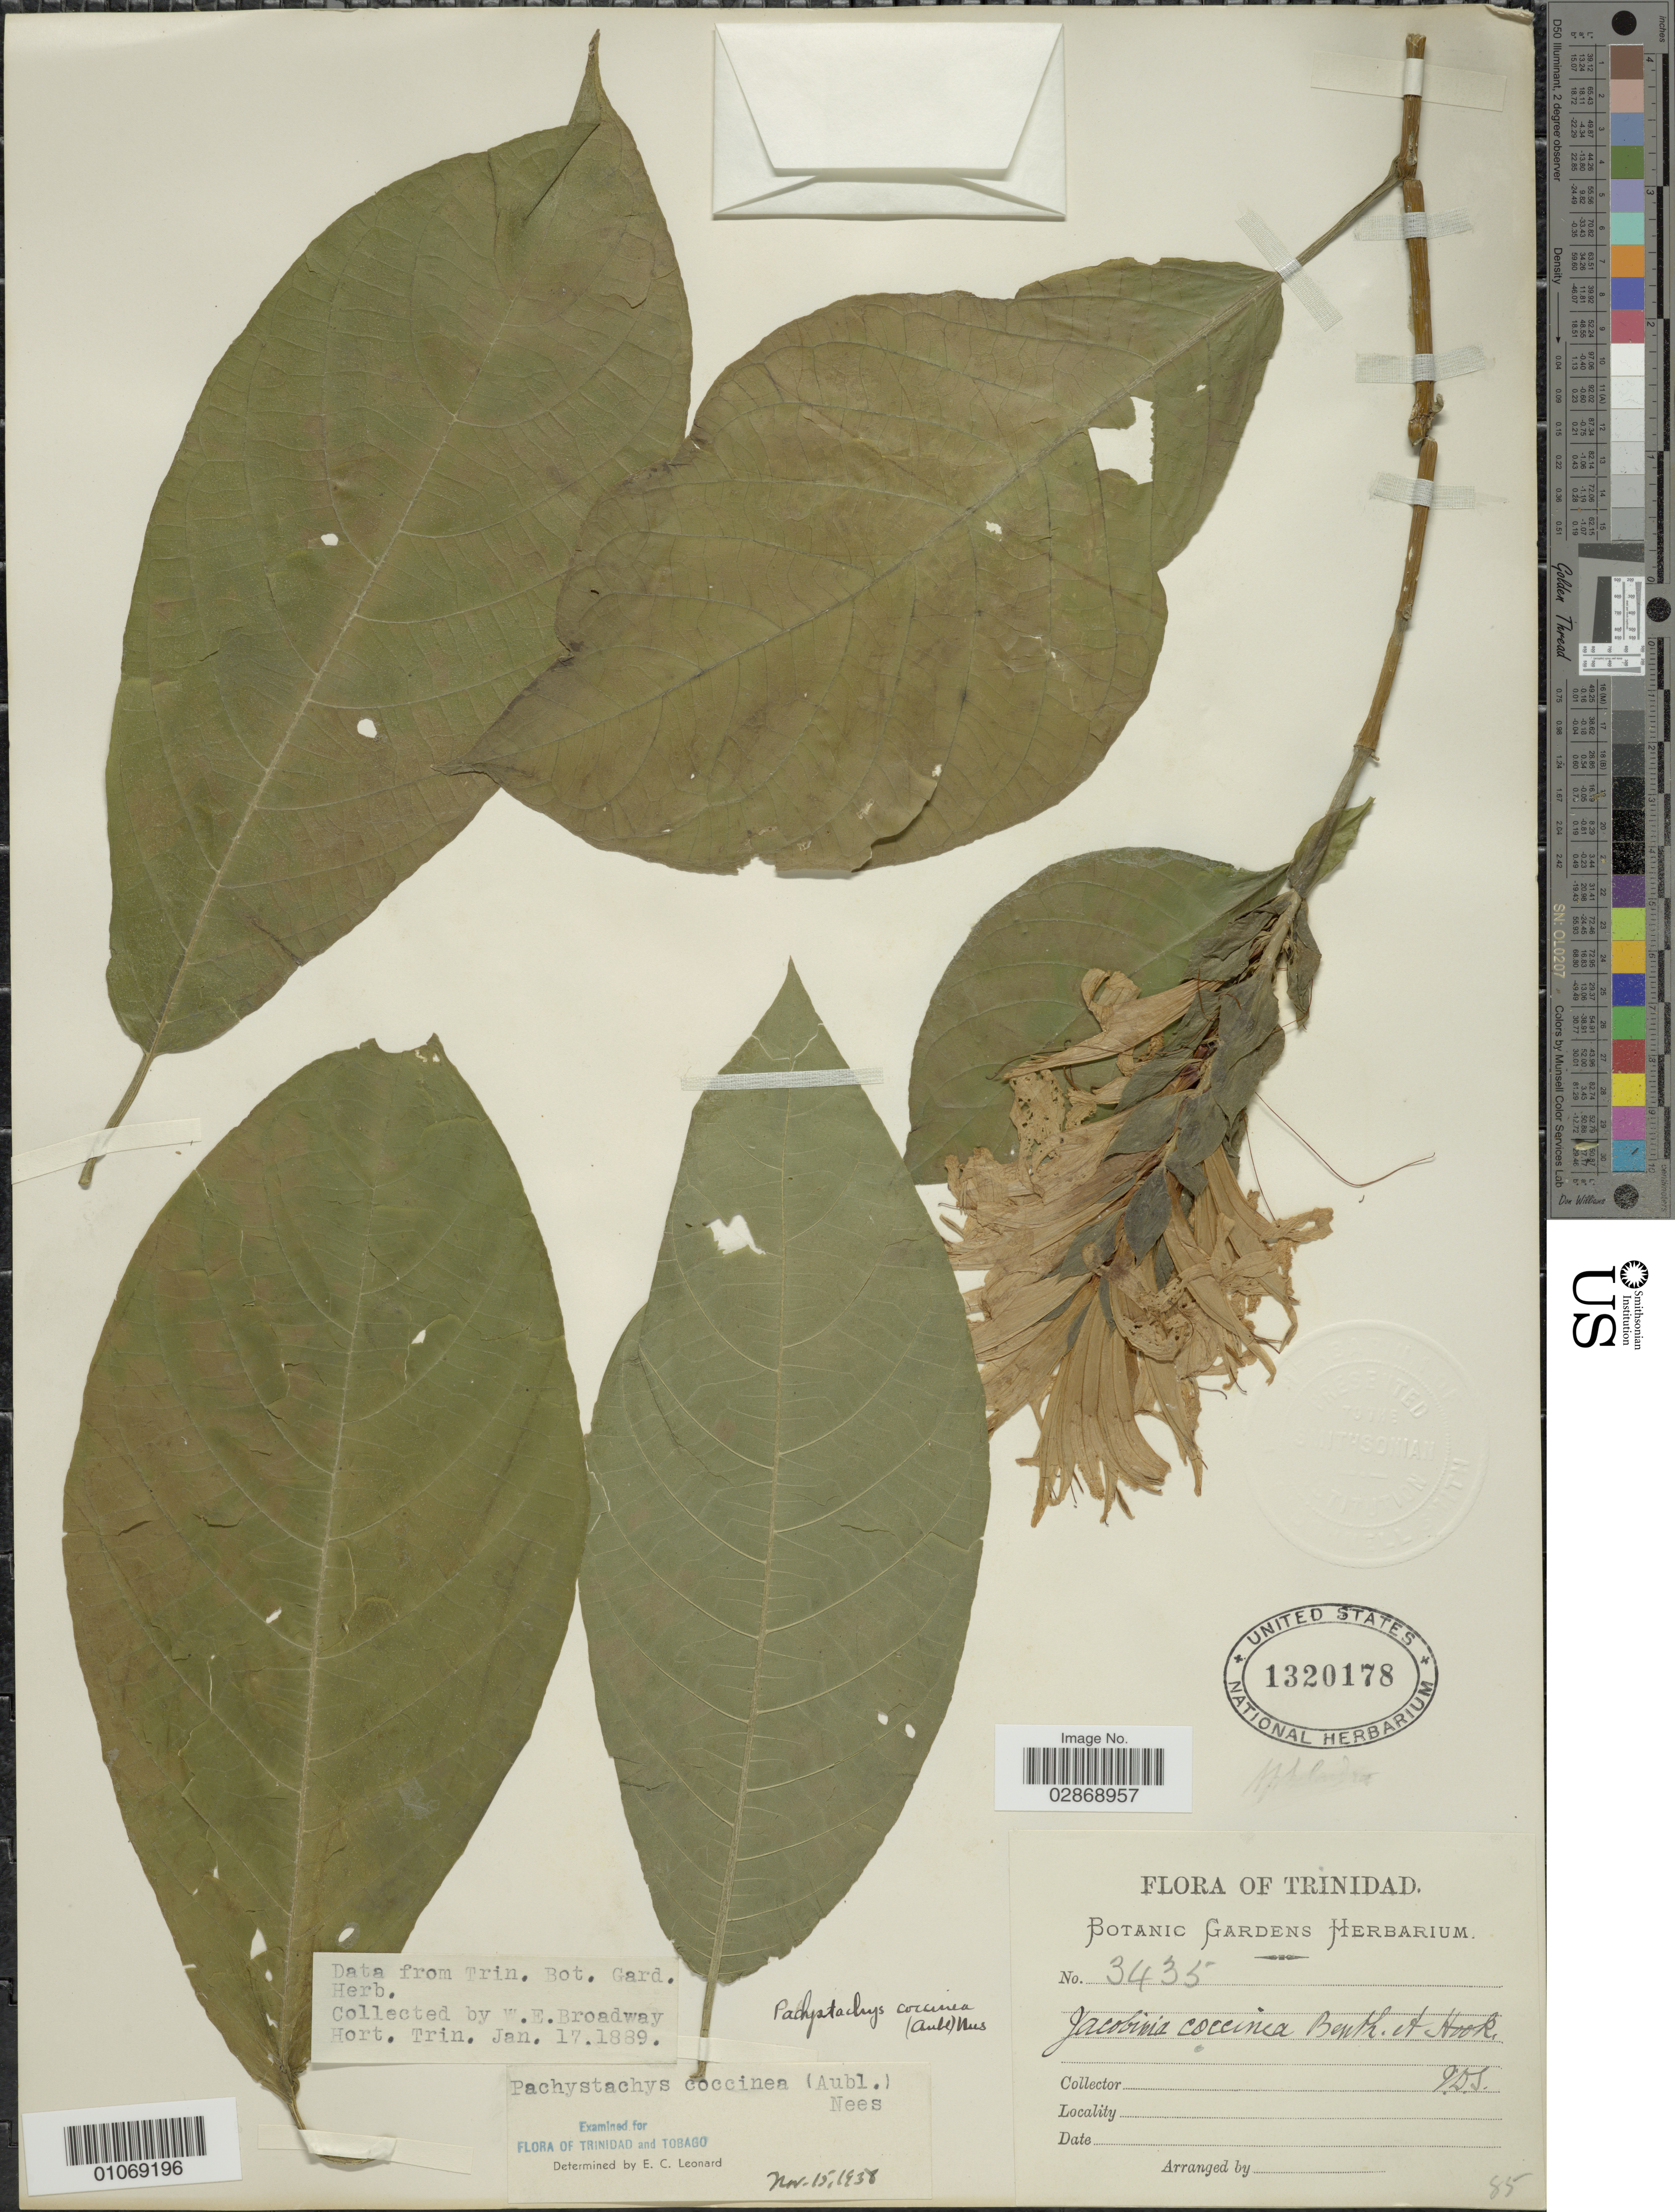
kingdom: Plantae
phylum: Tracheophyta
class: Magnoliopsida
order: Lamiales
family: Acanthaceae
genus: Pachystachys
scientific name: Pachystachys spicata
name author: (Ruiz & Pav.) Wassh.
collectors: W. E. Broadway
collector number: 3435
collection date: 1889-01-17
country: Trinidad and Tobago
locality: Trinidad. Hort. Trin.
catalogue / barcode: US 1320178